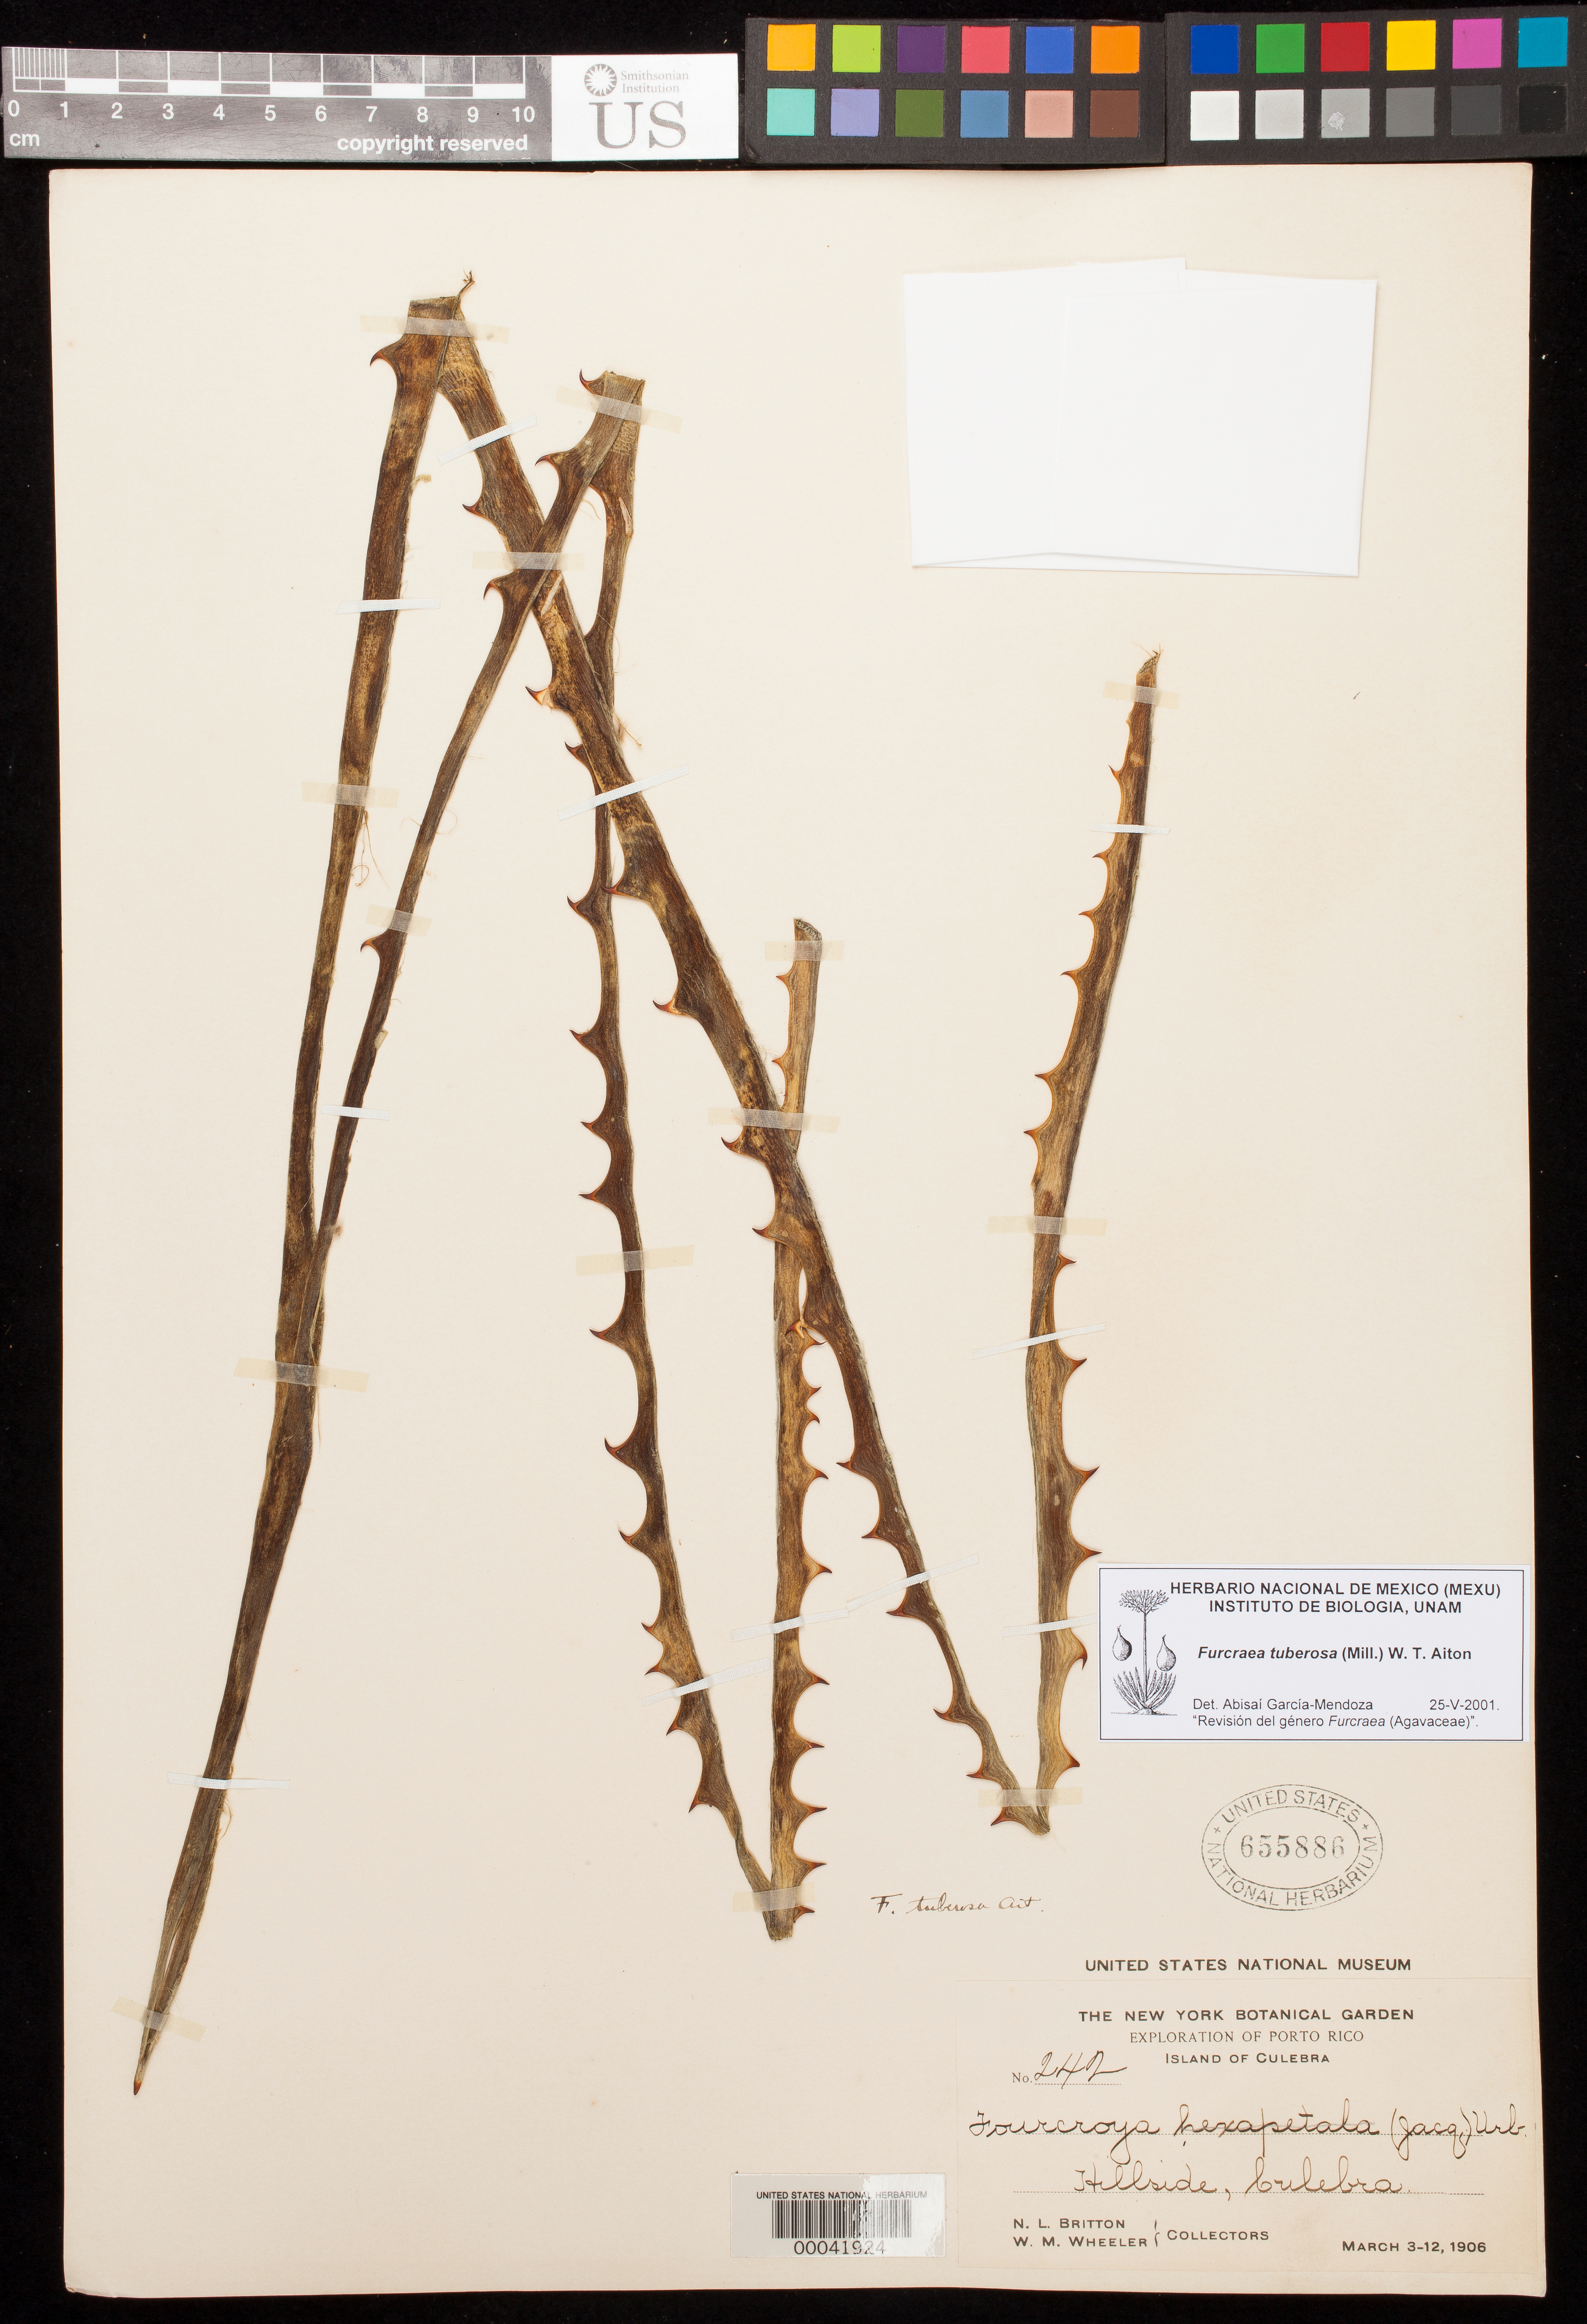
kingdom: Plantae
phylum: Tracheophyta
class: Liliopsida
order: Asparagales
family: Asparagaceae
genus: Furcraea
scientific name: Furcraea tuberosa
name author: (Mill.) W.T. Aiton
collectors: N. Britton & W. Wheeler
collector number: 242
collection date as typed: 03 Mar 1906 to 12 Mar 1906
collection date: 1906-03-03/1906-03-12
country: Puerto Rico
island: Greater Antilles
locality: Culebra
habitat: Hillside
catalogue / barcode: US 655886